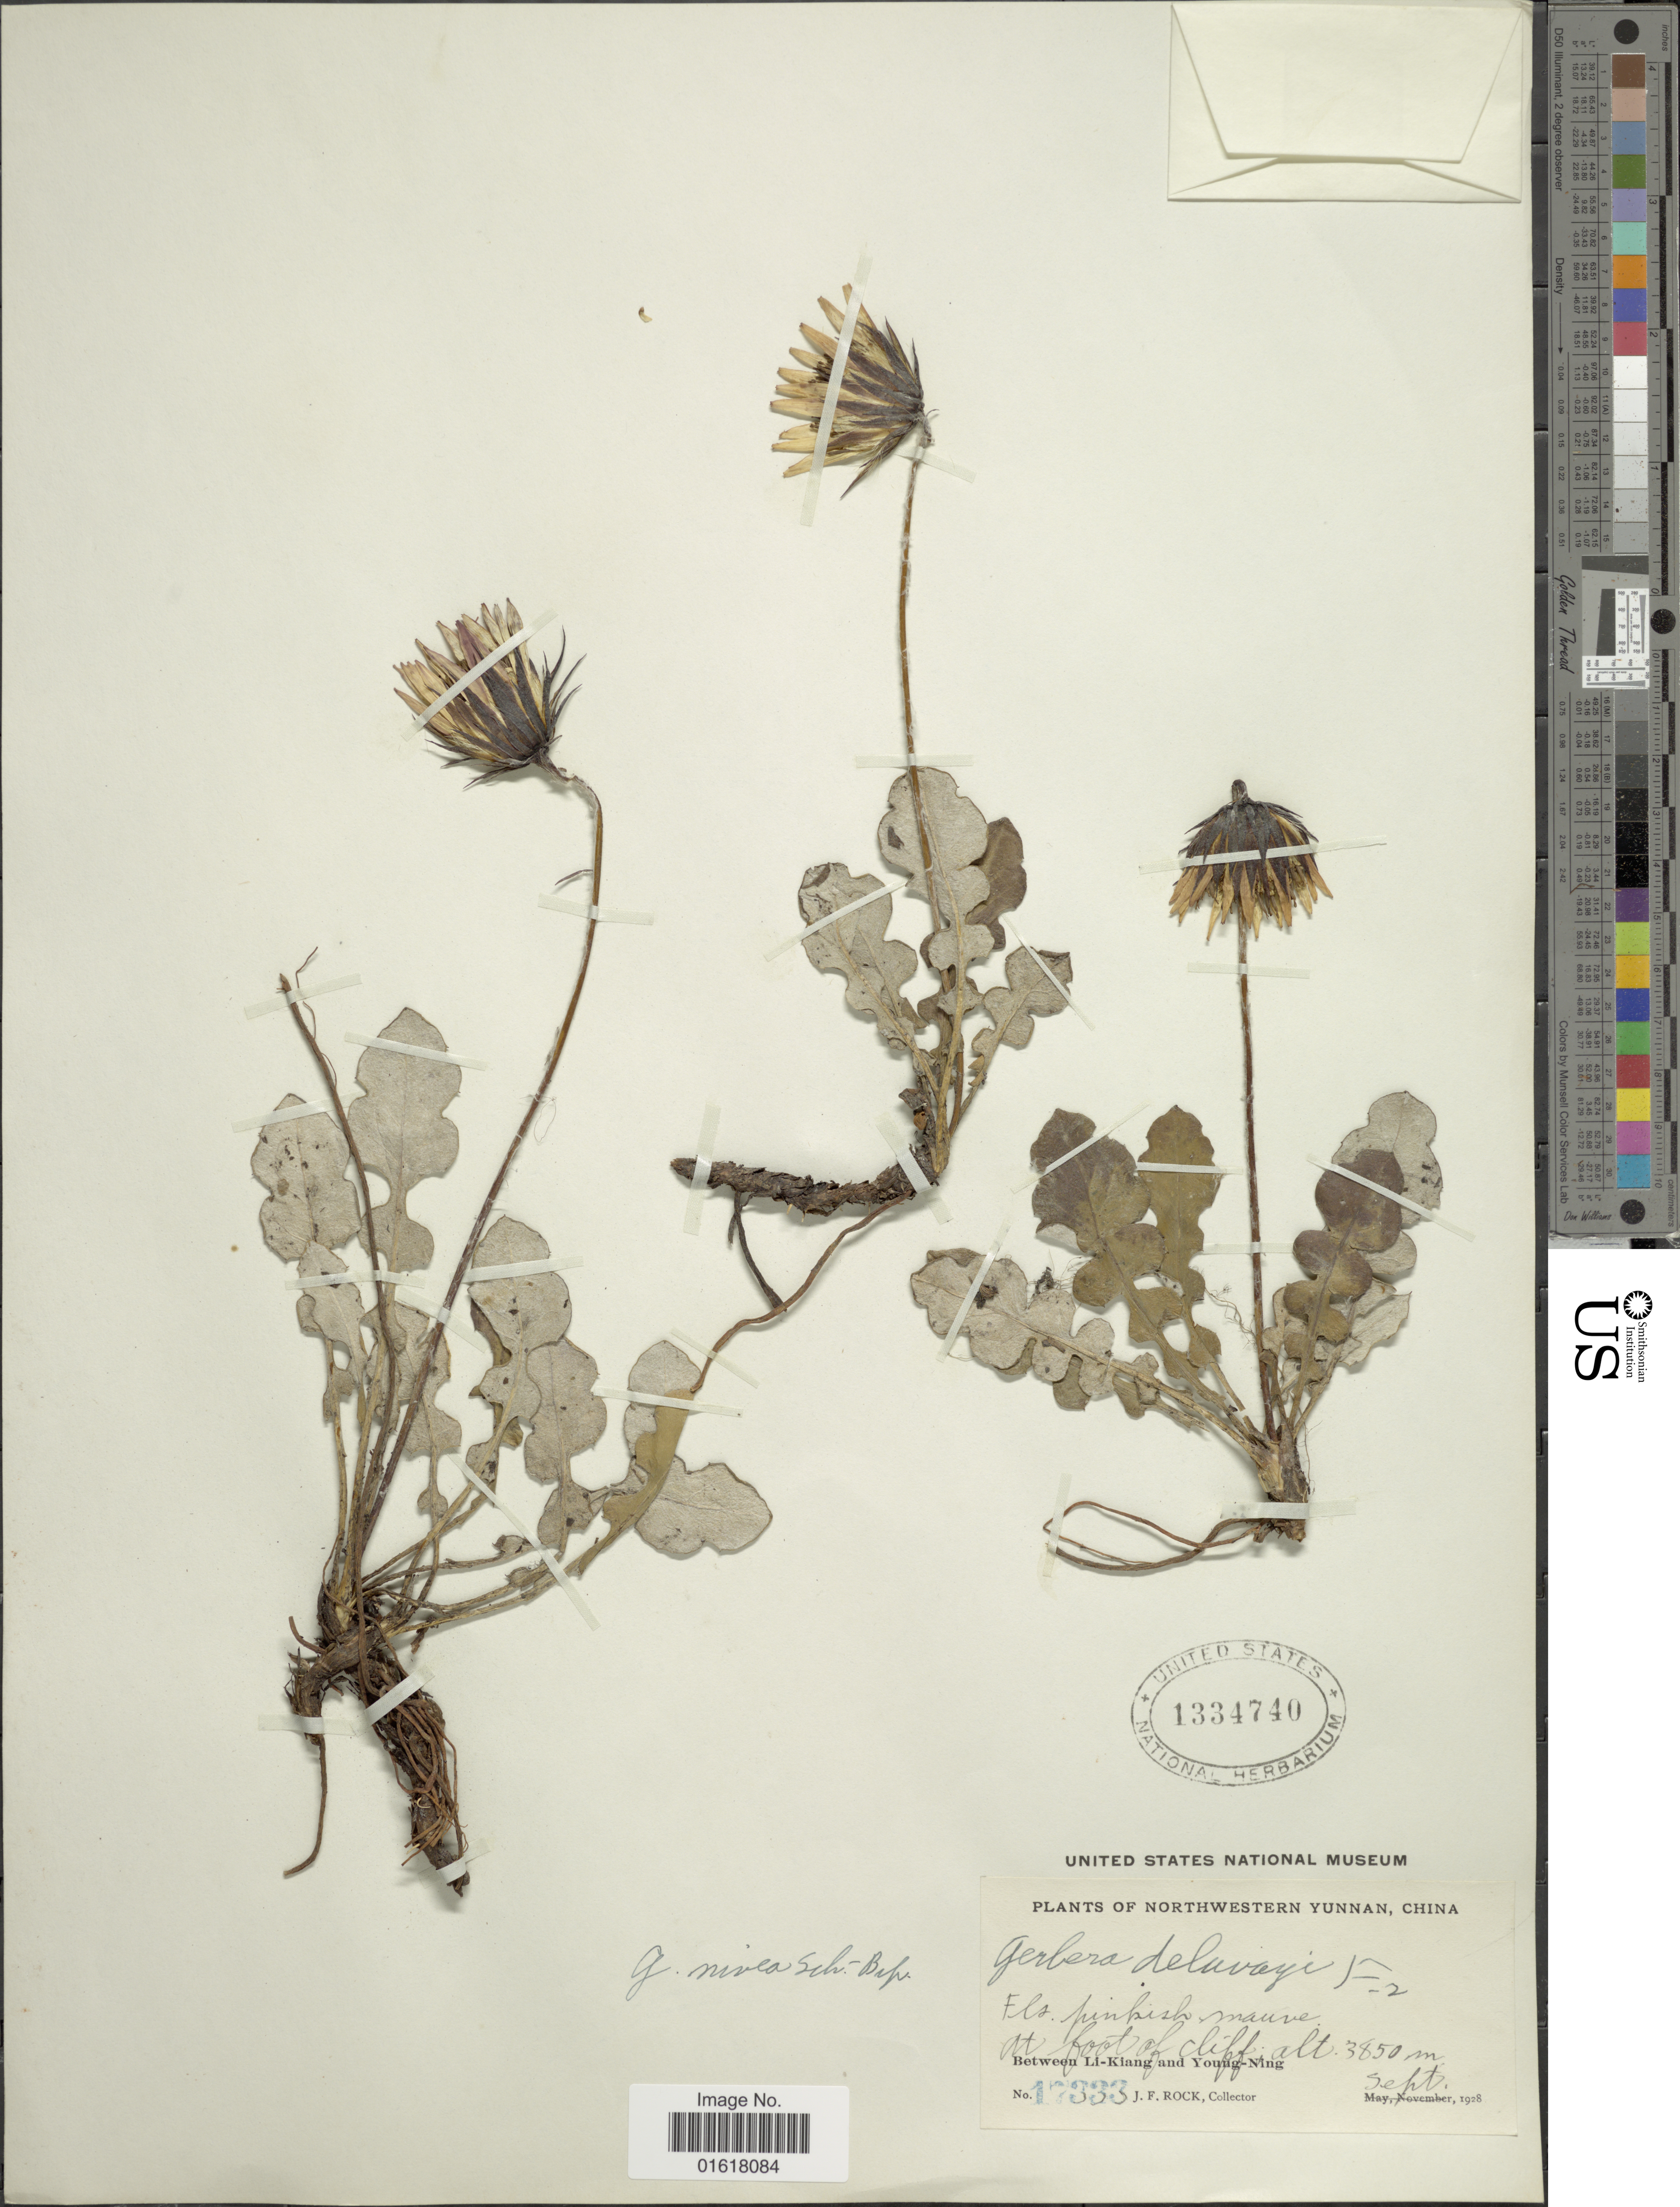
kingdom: Plantae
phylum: Tracheophyta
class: Magnoliopsida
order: Asterales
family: Asteraceae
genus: Gerbera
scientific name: Gerbera nivea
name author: (DC.) Sch. Bip.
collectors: J. Rock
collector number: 17333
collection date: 1928-09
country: China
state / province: Yunnan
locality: Northwestern Yunnan. At foot of cliff. Between Li-Kiang and Young-Ning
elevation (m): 3850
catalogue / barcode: US 1334740